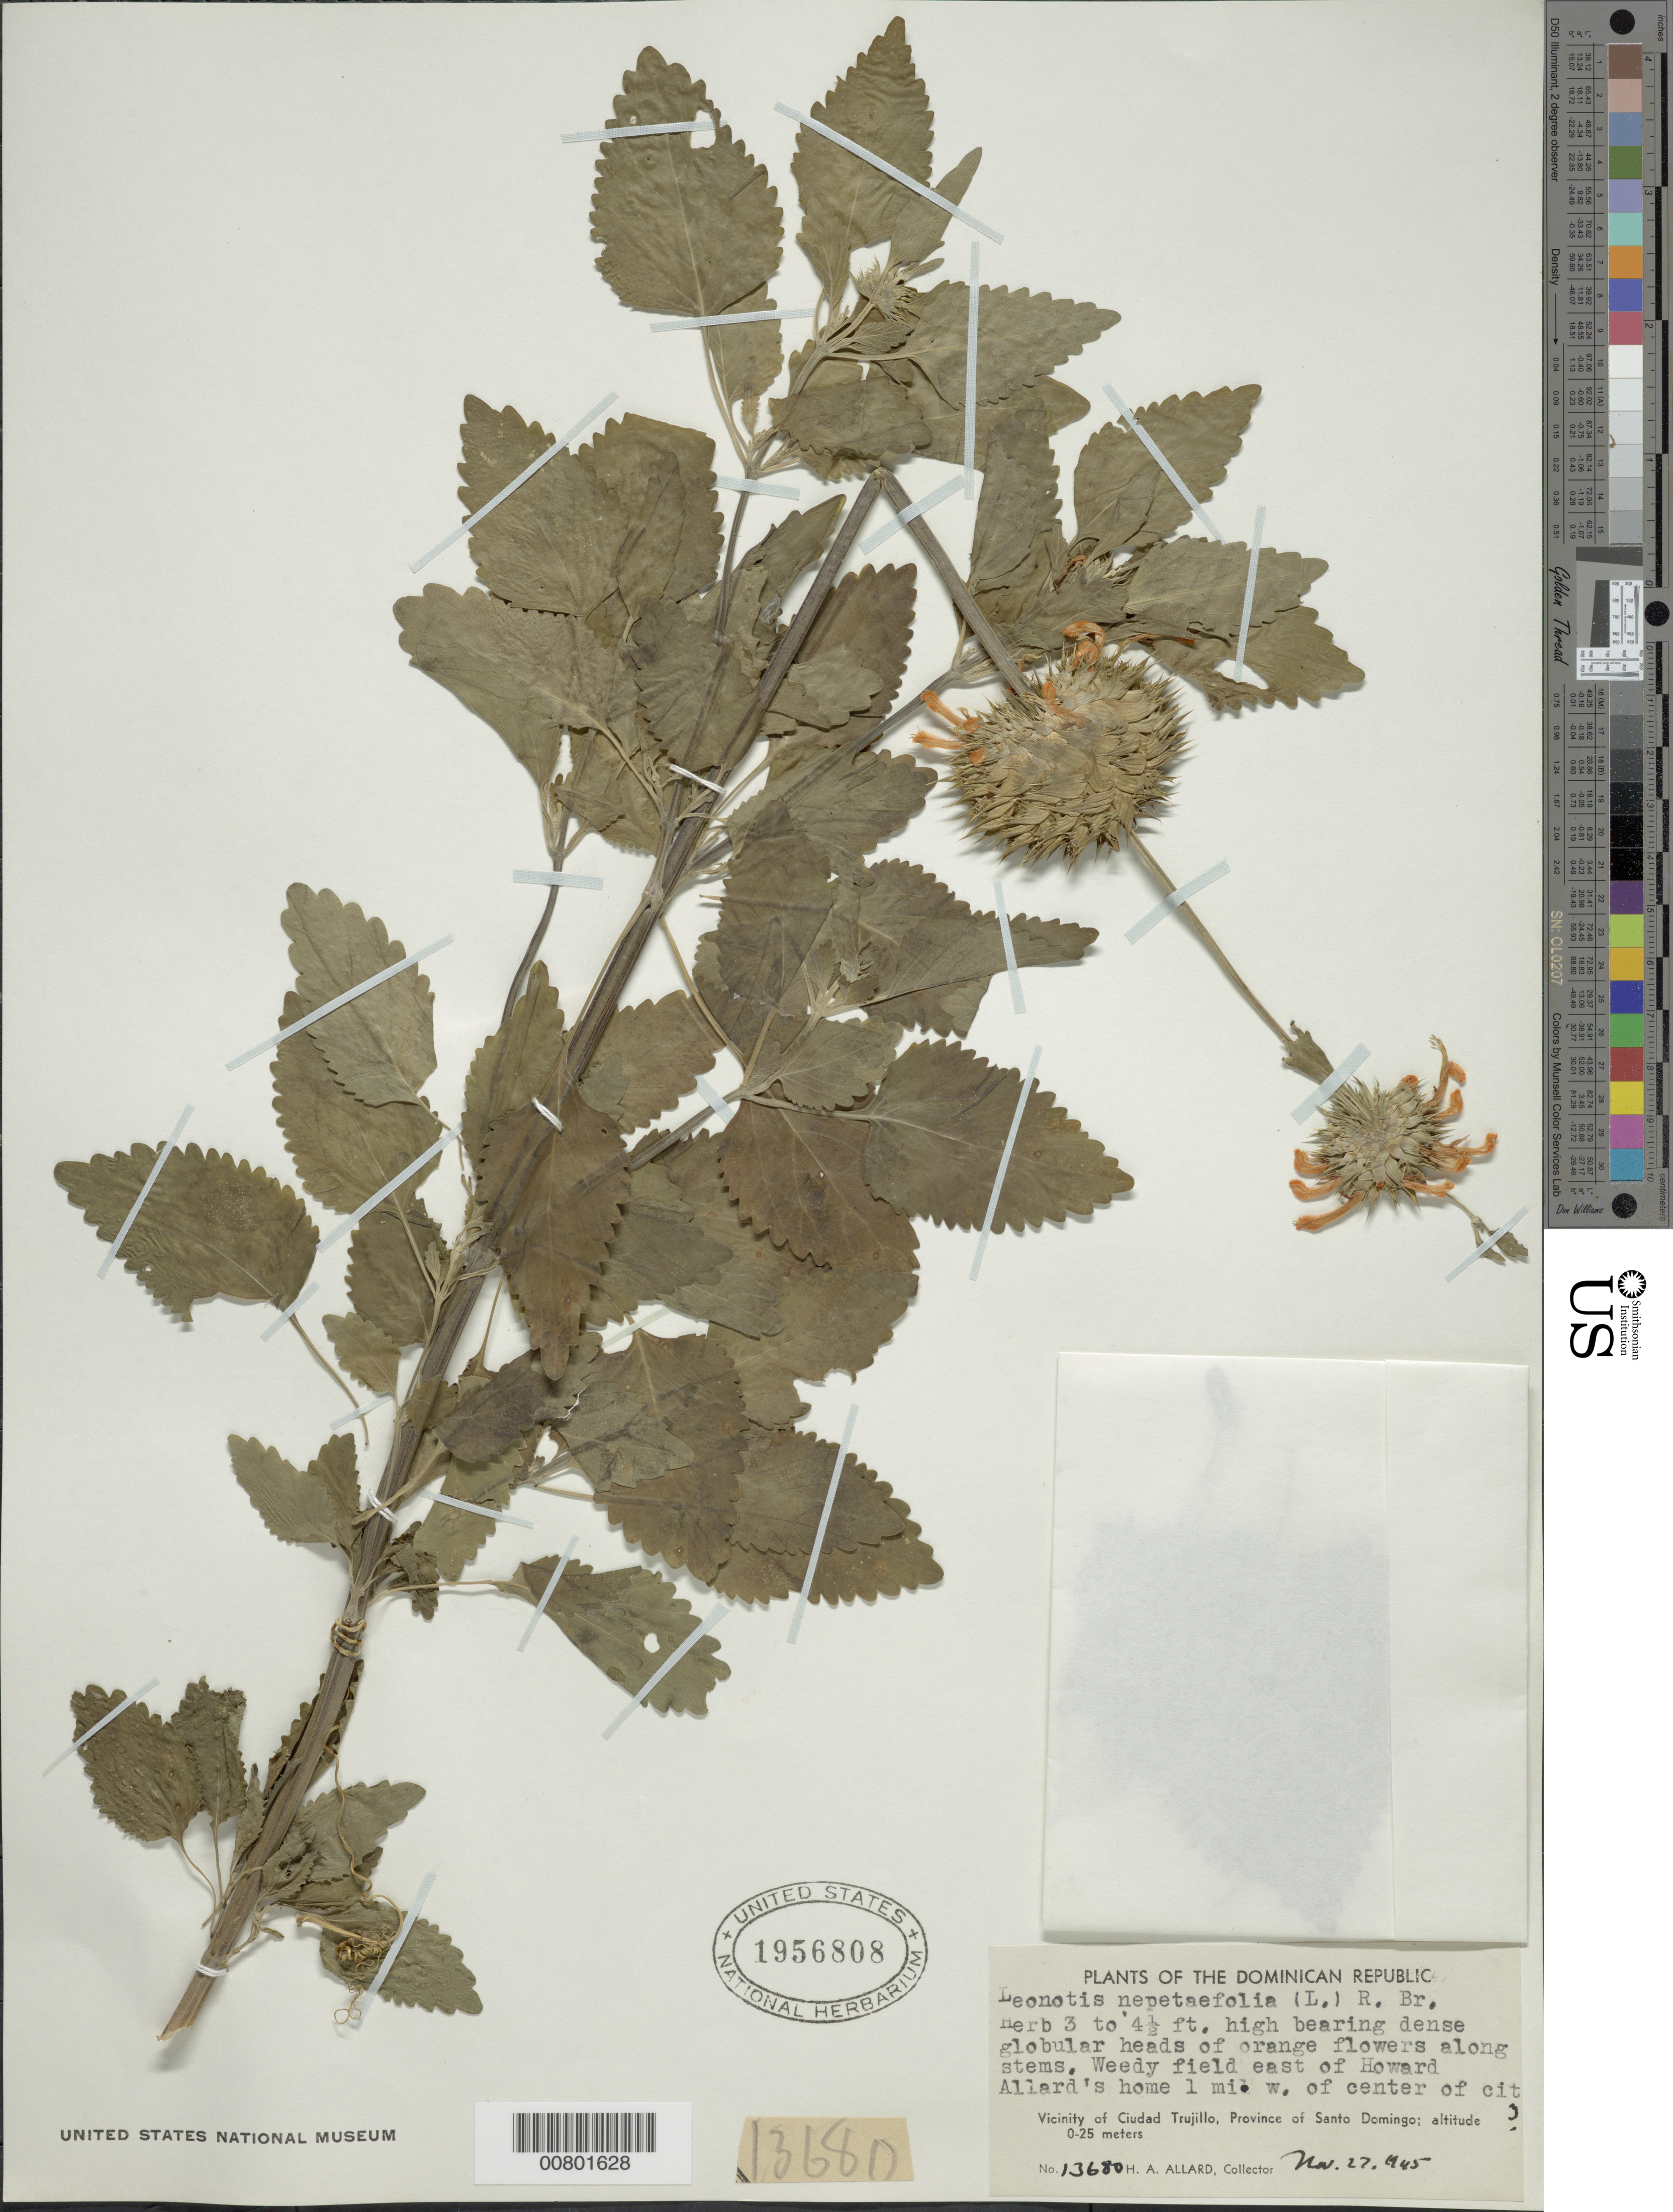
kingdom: Plantae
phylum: Tracheophyta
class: Magnoliopsida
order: Lamiales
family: Lamiaceae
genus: Leonotis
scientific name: Leonotis nepetifolia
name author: (L.) R. Br.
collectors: H. A. Allard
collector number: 13680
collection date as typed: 27 Nov 1945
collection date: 1945-11-27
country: Dominican Republic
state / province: Distrito Nacional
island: Hispaniola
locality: Vicinity of Santo Domingo, E of Howard Allard's home 1 mi. W of center of city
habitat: Weedy fields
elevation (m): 0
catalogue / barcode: US 1956808